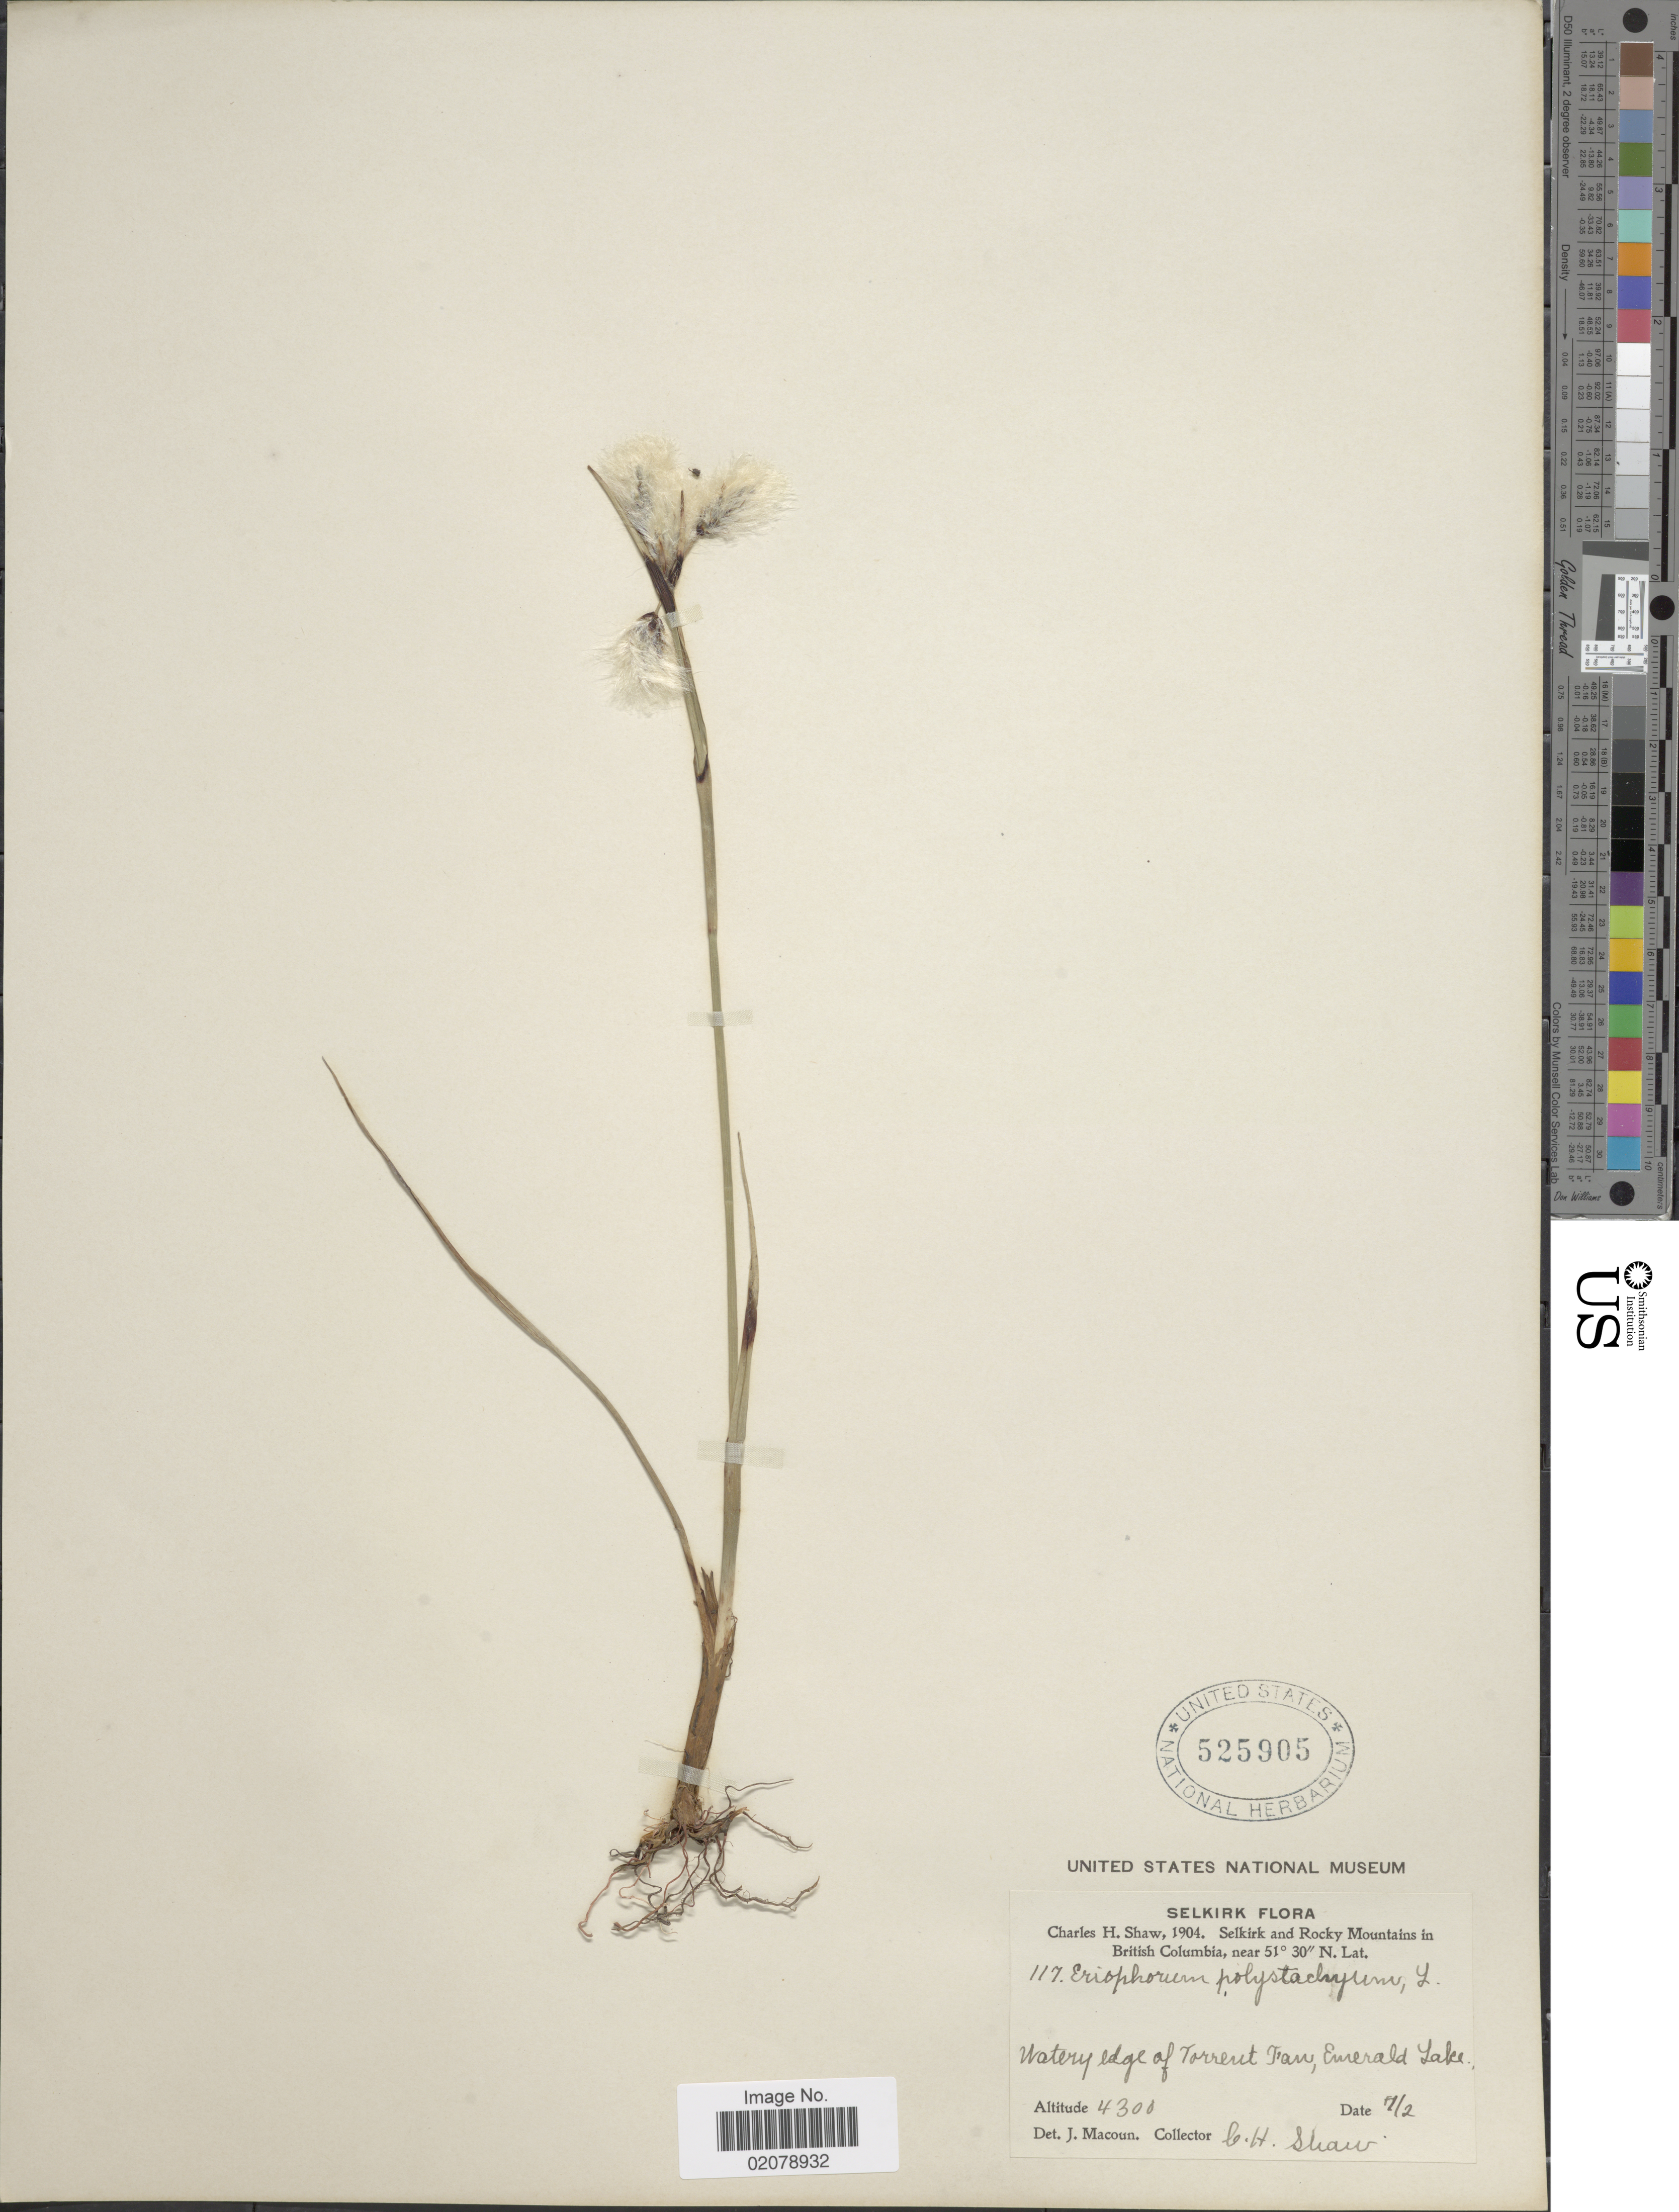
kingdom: Plantae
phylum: Tracheophyta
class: Liliopsida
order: Poales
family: Cyperaceae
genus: Eriophorum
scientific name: Eriophorum viridicarinatum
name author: (Englem.) Fernald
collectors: C. H. Shaw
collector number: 117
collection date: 1904-02-07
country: Canada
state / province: British Columbia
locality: Selkirk and Rocky Mountains. Torrent Fan, Emerald Lake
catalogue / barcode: US 525905